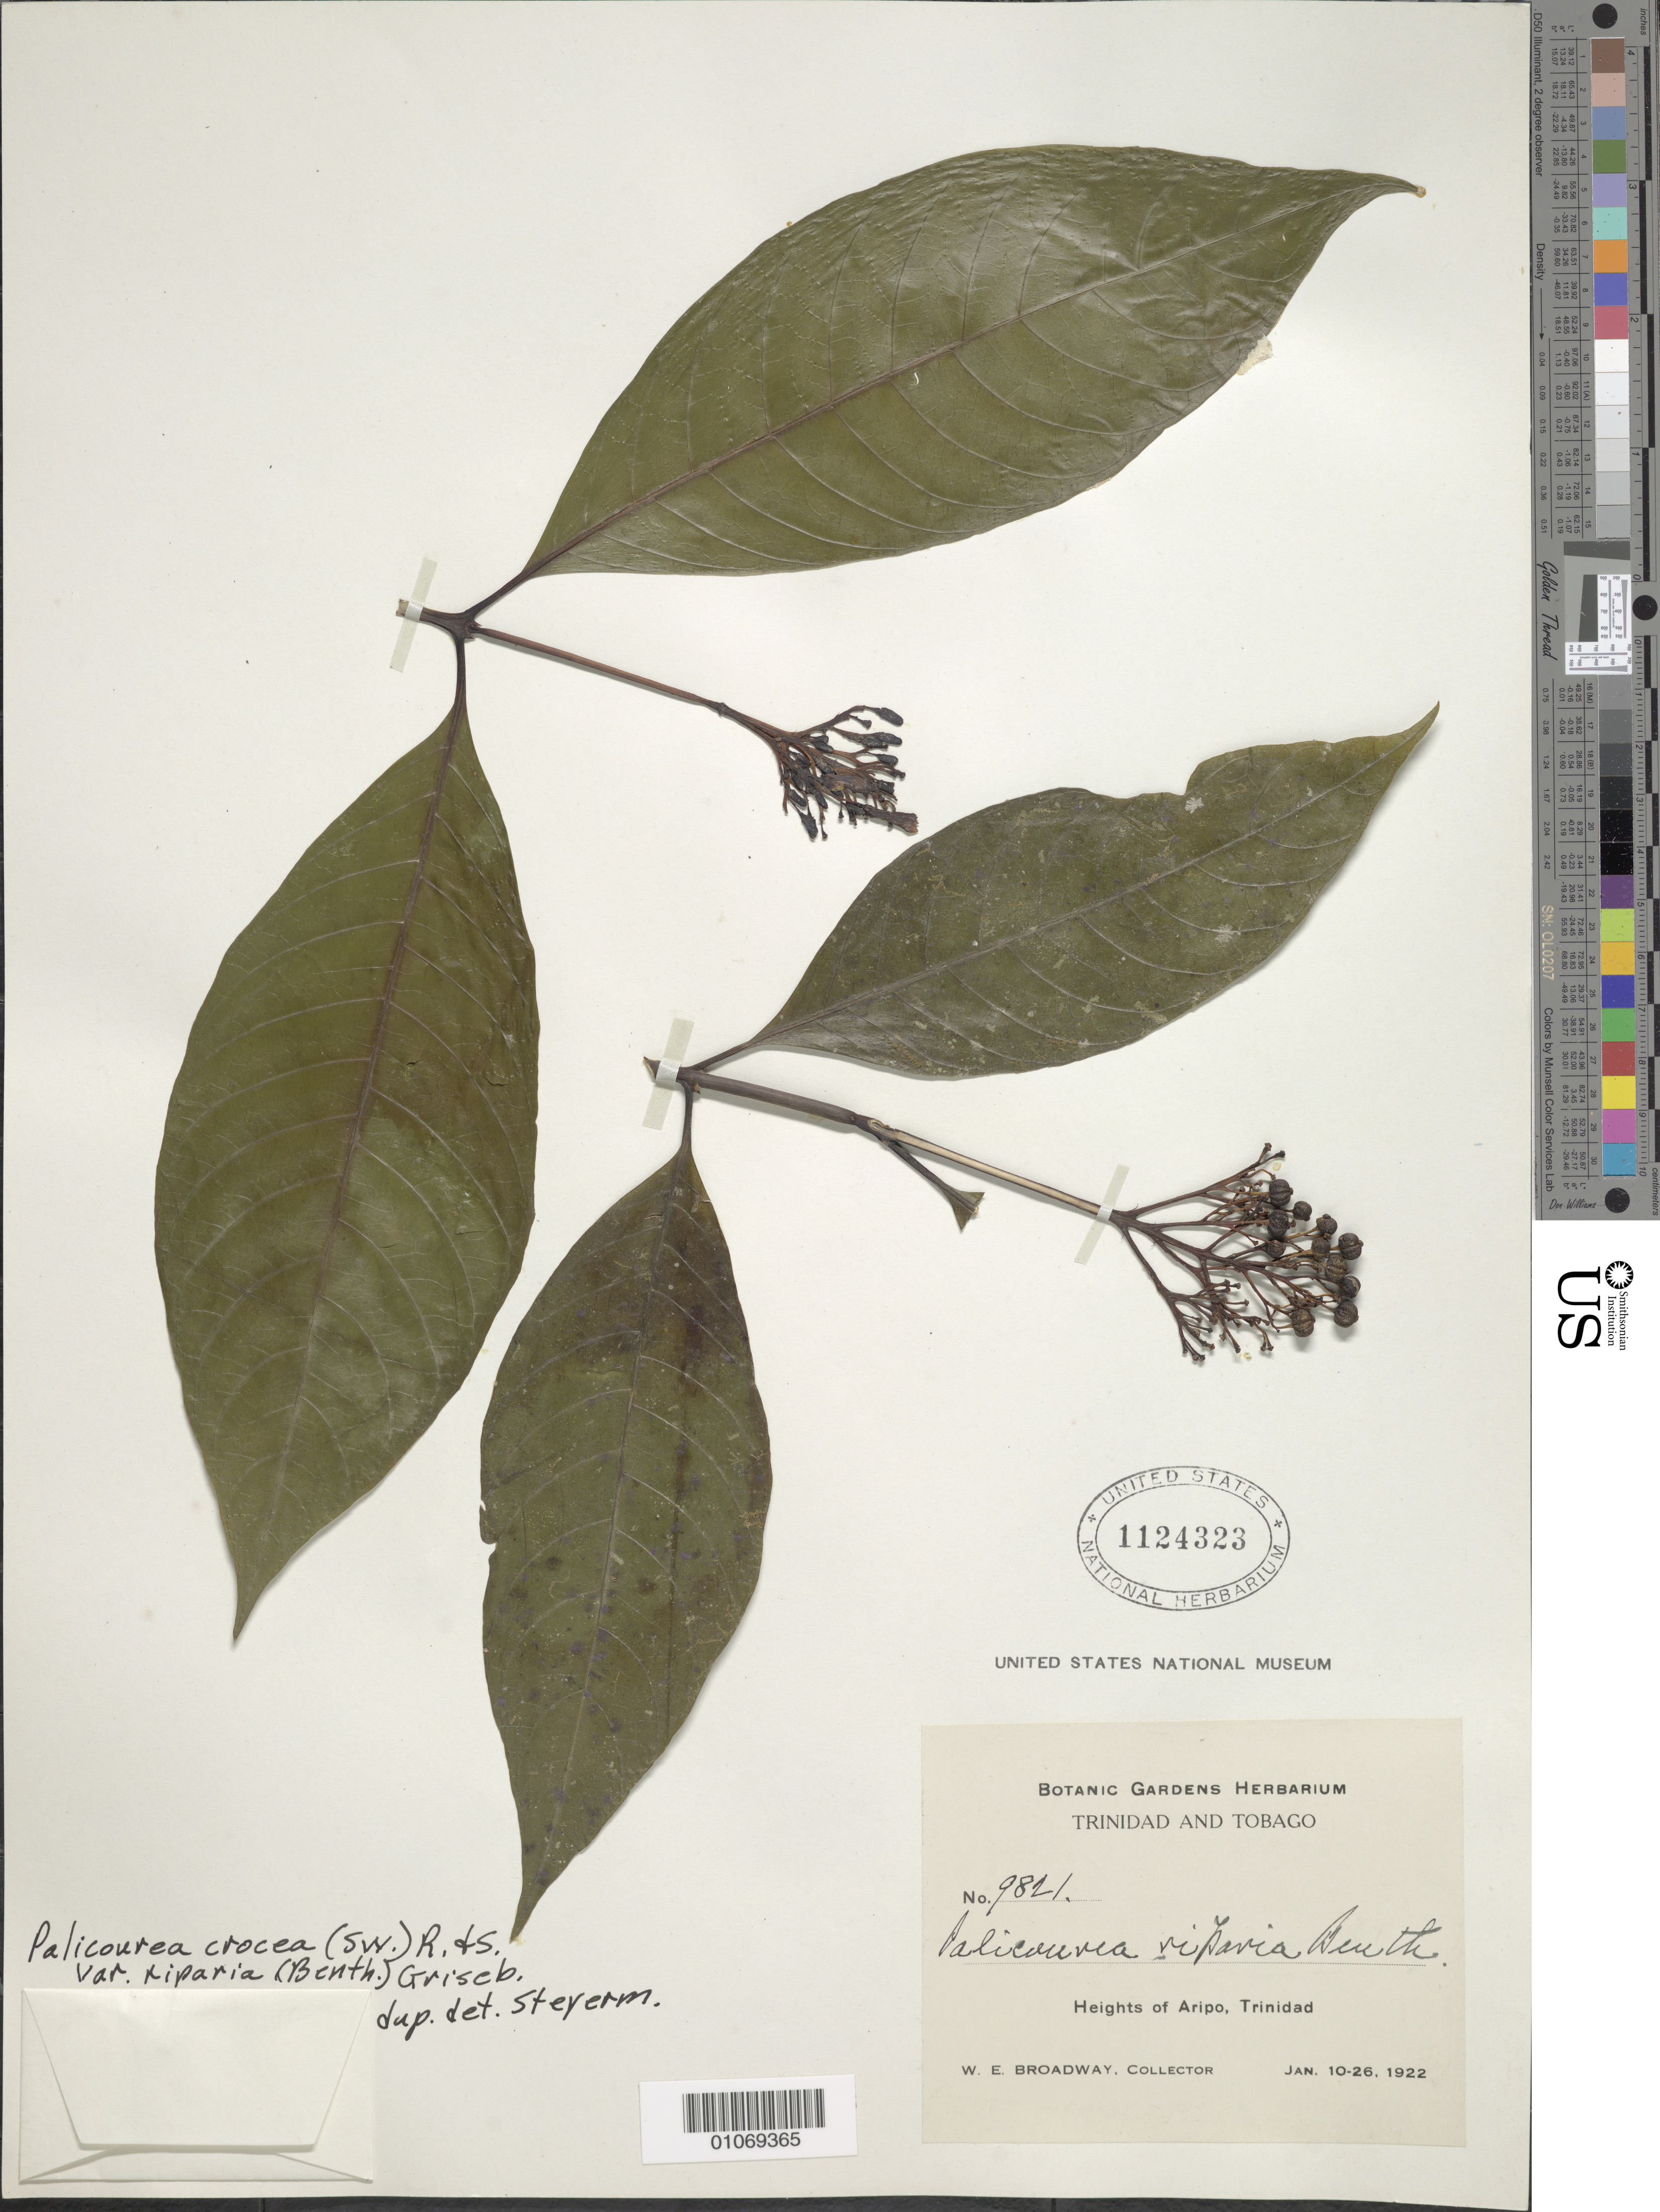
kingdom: Plantae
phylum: Tracheophyta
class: Magnoliopsida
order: Gentianales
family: Rubiaceae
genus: Palicourea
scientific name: Palicourea crocea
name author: (Sw.) Schult.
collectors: W. E. Broadway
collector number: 9821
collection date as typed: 10 Jan 1922 to 26 Jan 1922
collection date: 1922-01-10/1922-01-26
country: Trinidad and Tobago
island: Trinidad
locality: Heights of Aripo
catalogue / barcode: US 1124323